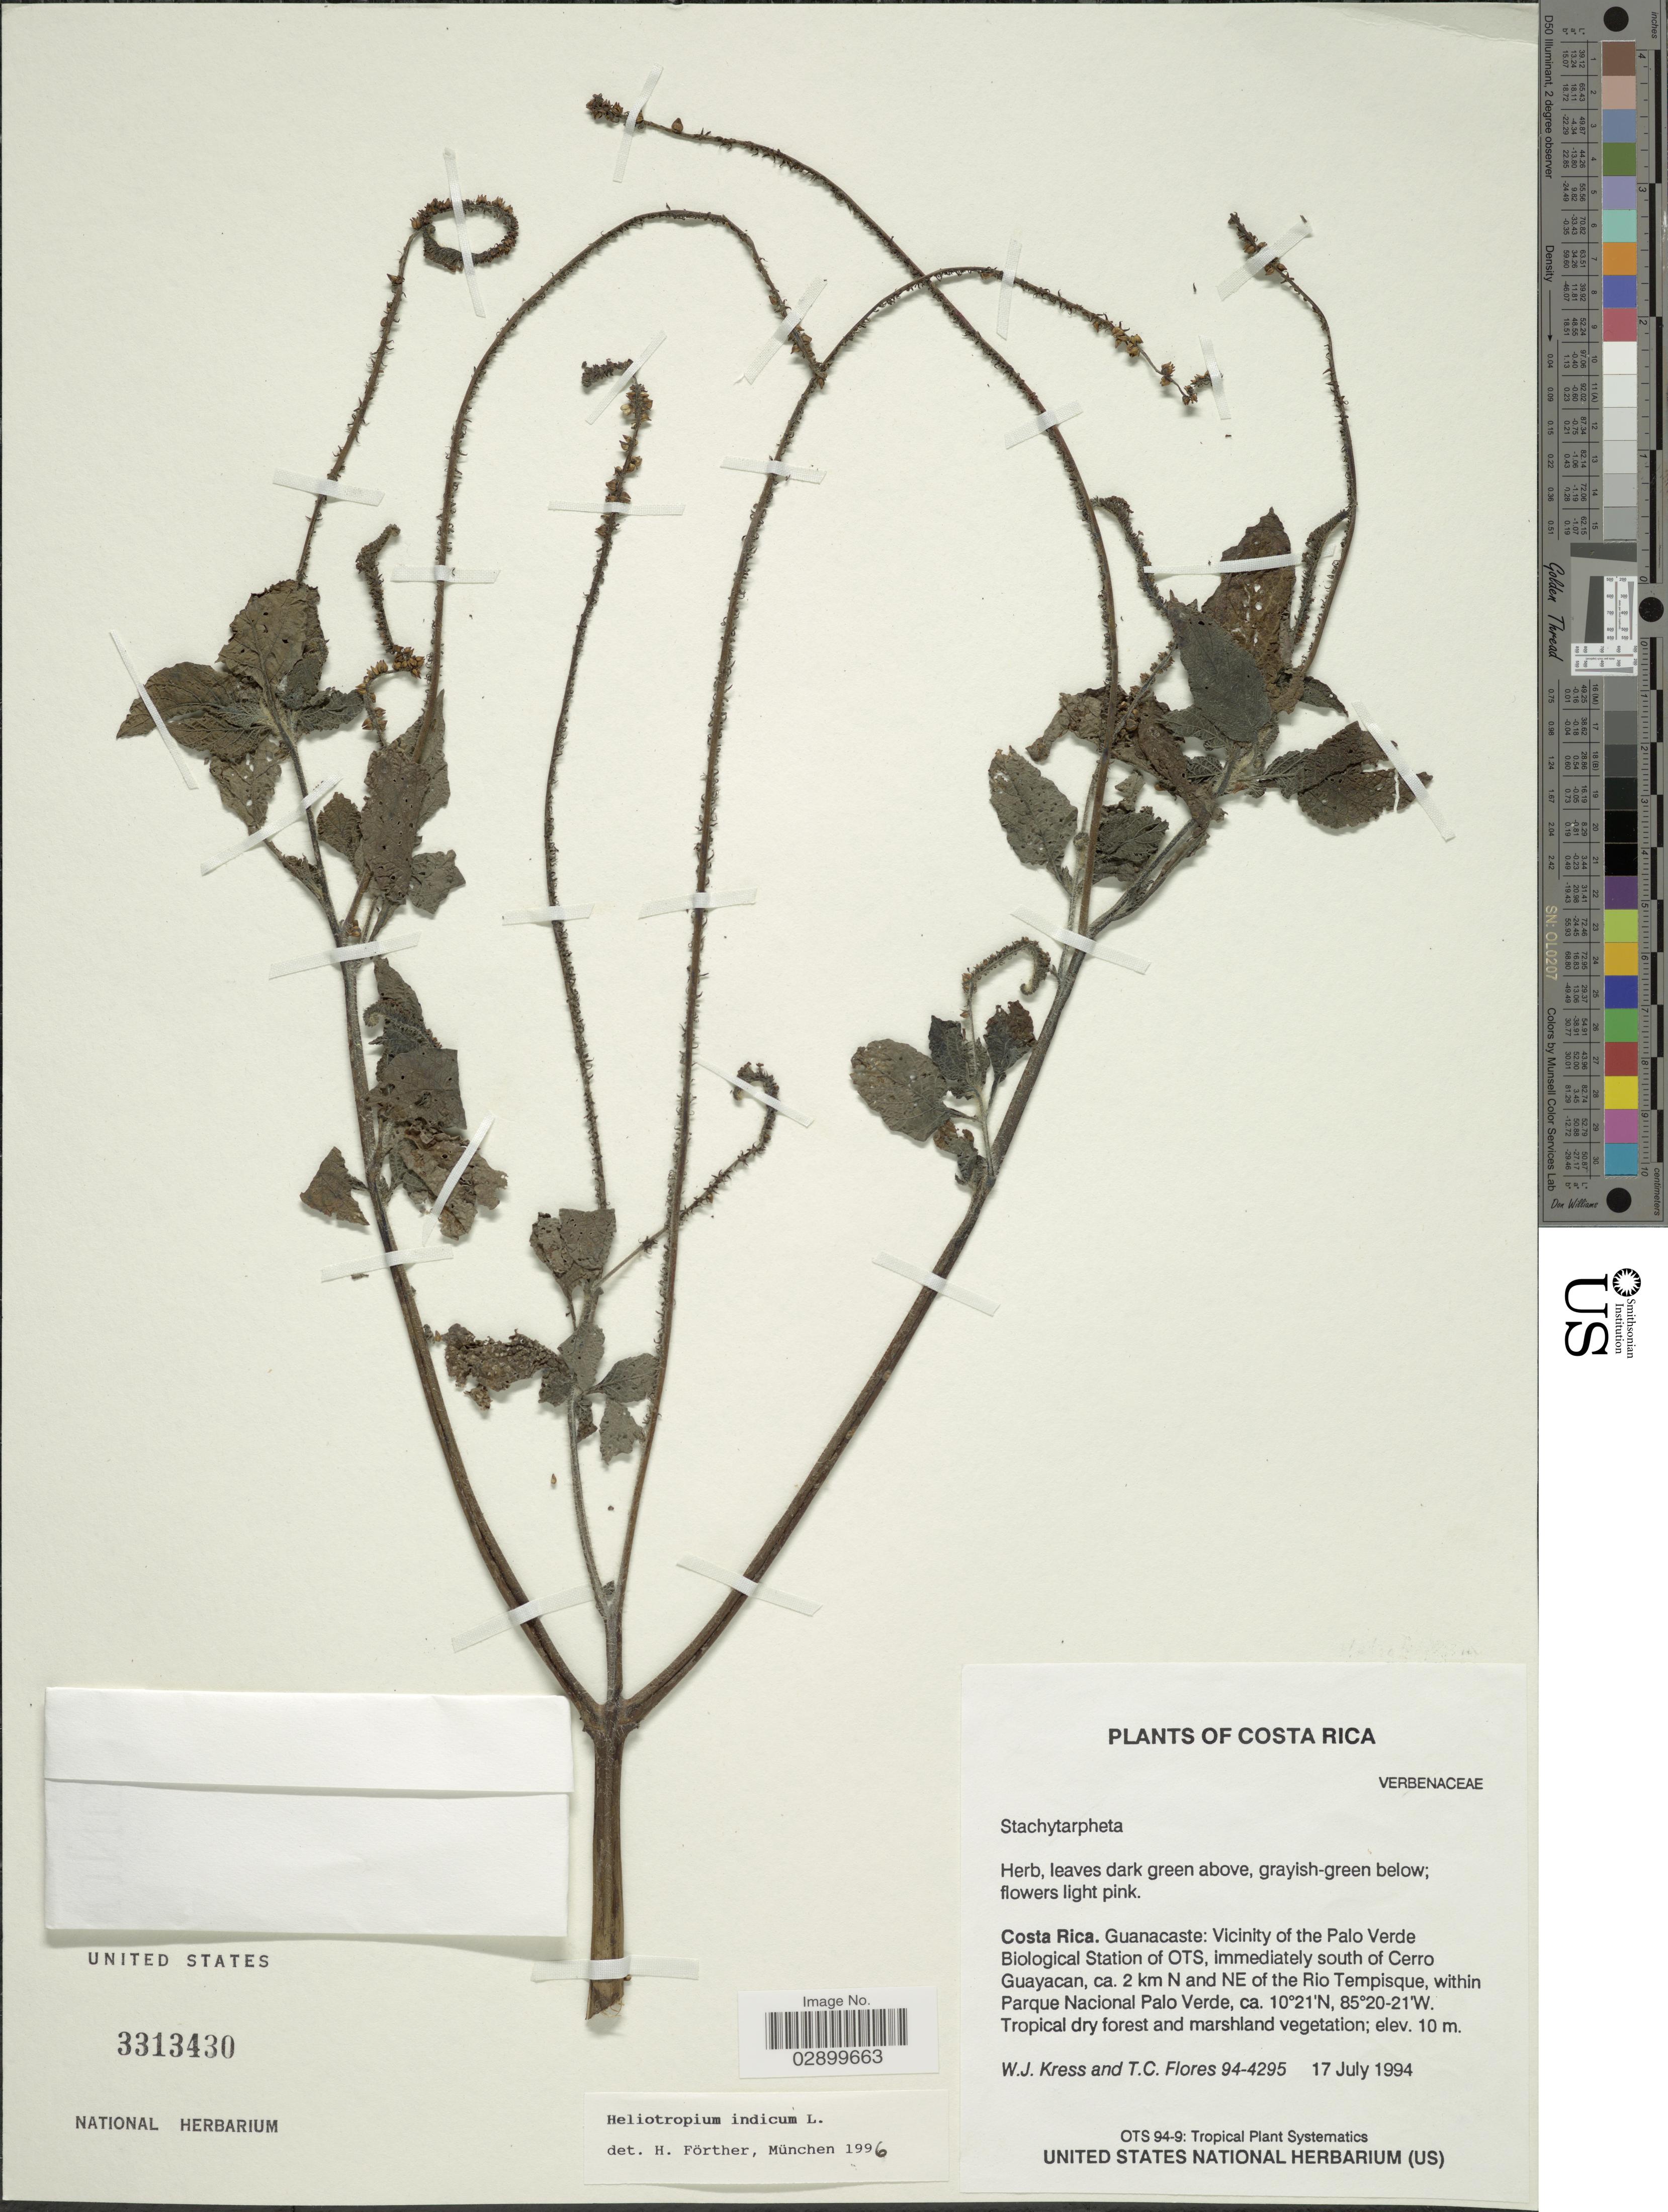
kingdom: Plantae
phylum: Tracheophyta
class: Magnoliopsida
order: Boraginales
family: Heliotropiaceae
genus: Heliotropium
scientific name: Heliotropium indicum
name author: L.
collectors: W. J. Kress & T. C. Flores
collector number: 94-4295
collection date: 1994-07-17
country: Costa Rica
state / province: Guanacaste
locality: Vicinity of the Palo Verde Biological Station OTS, immediately south of Cerro Guayacan, ca. 2 km N and NE of the Rio Tempisque, within Parque Nacional Palo Verde.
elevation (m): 10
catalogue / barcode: US 3313430